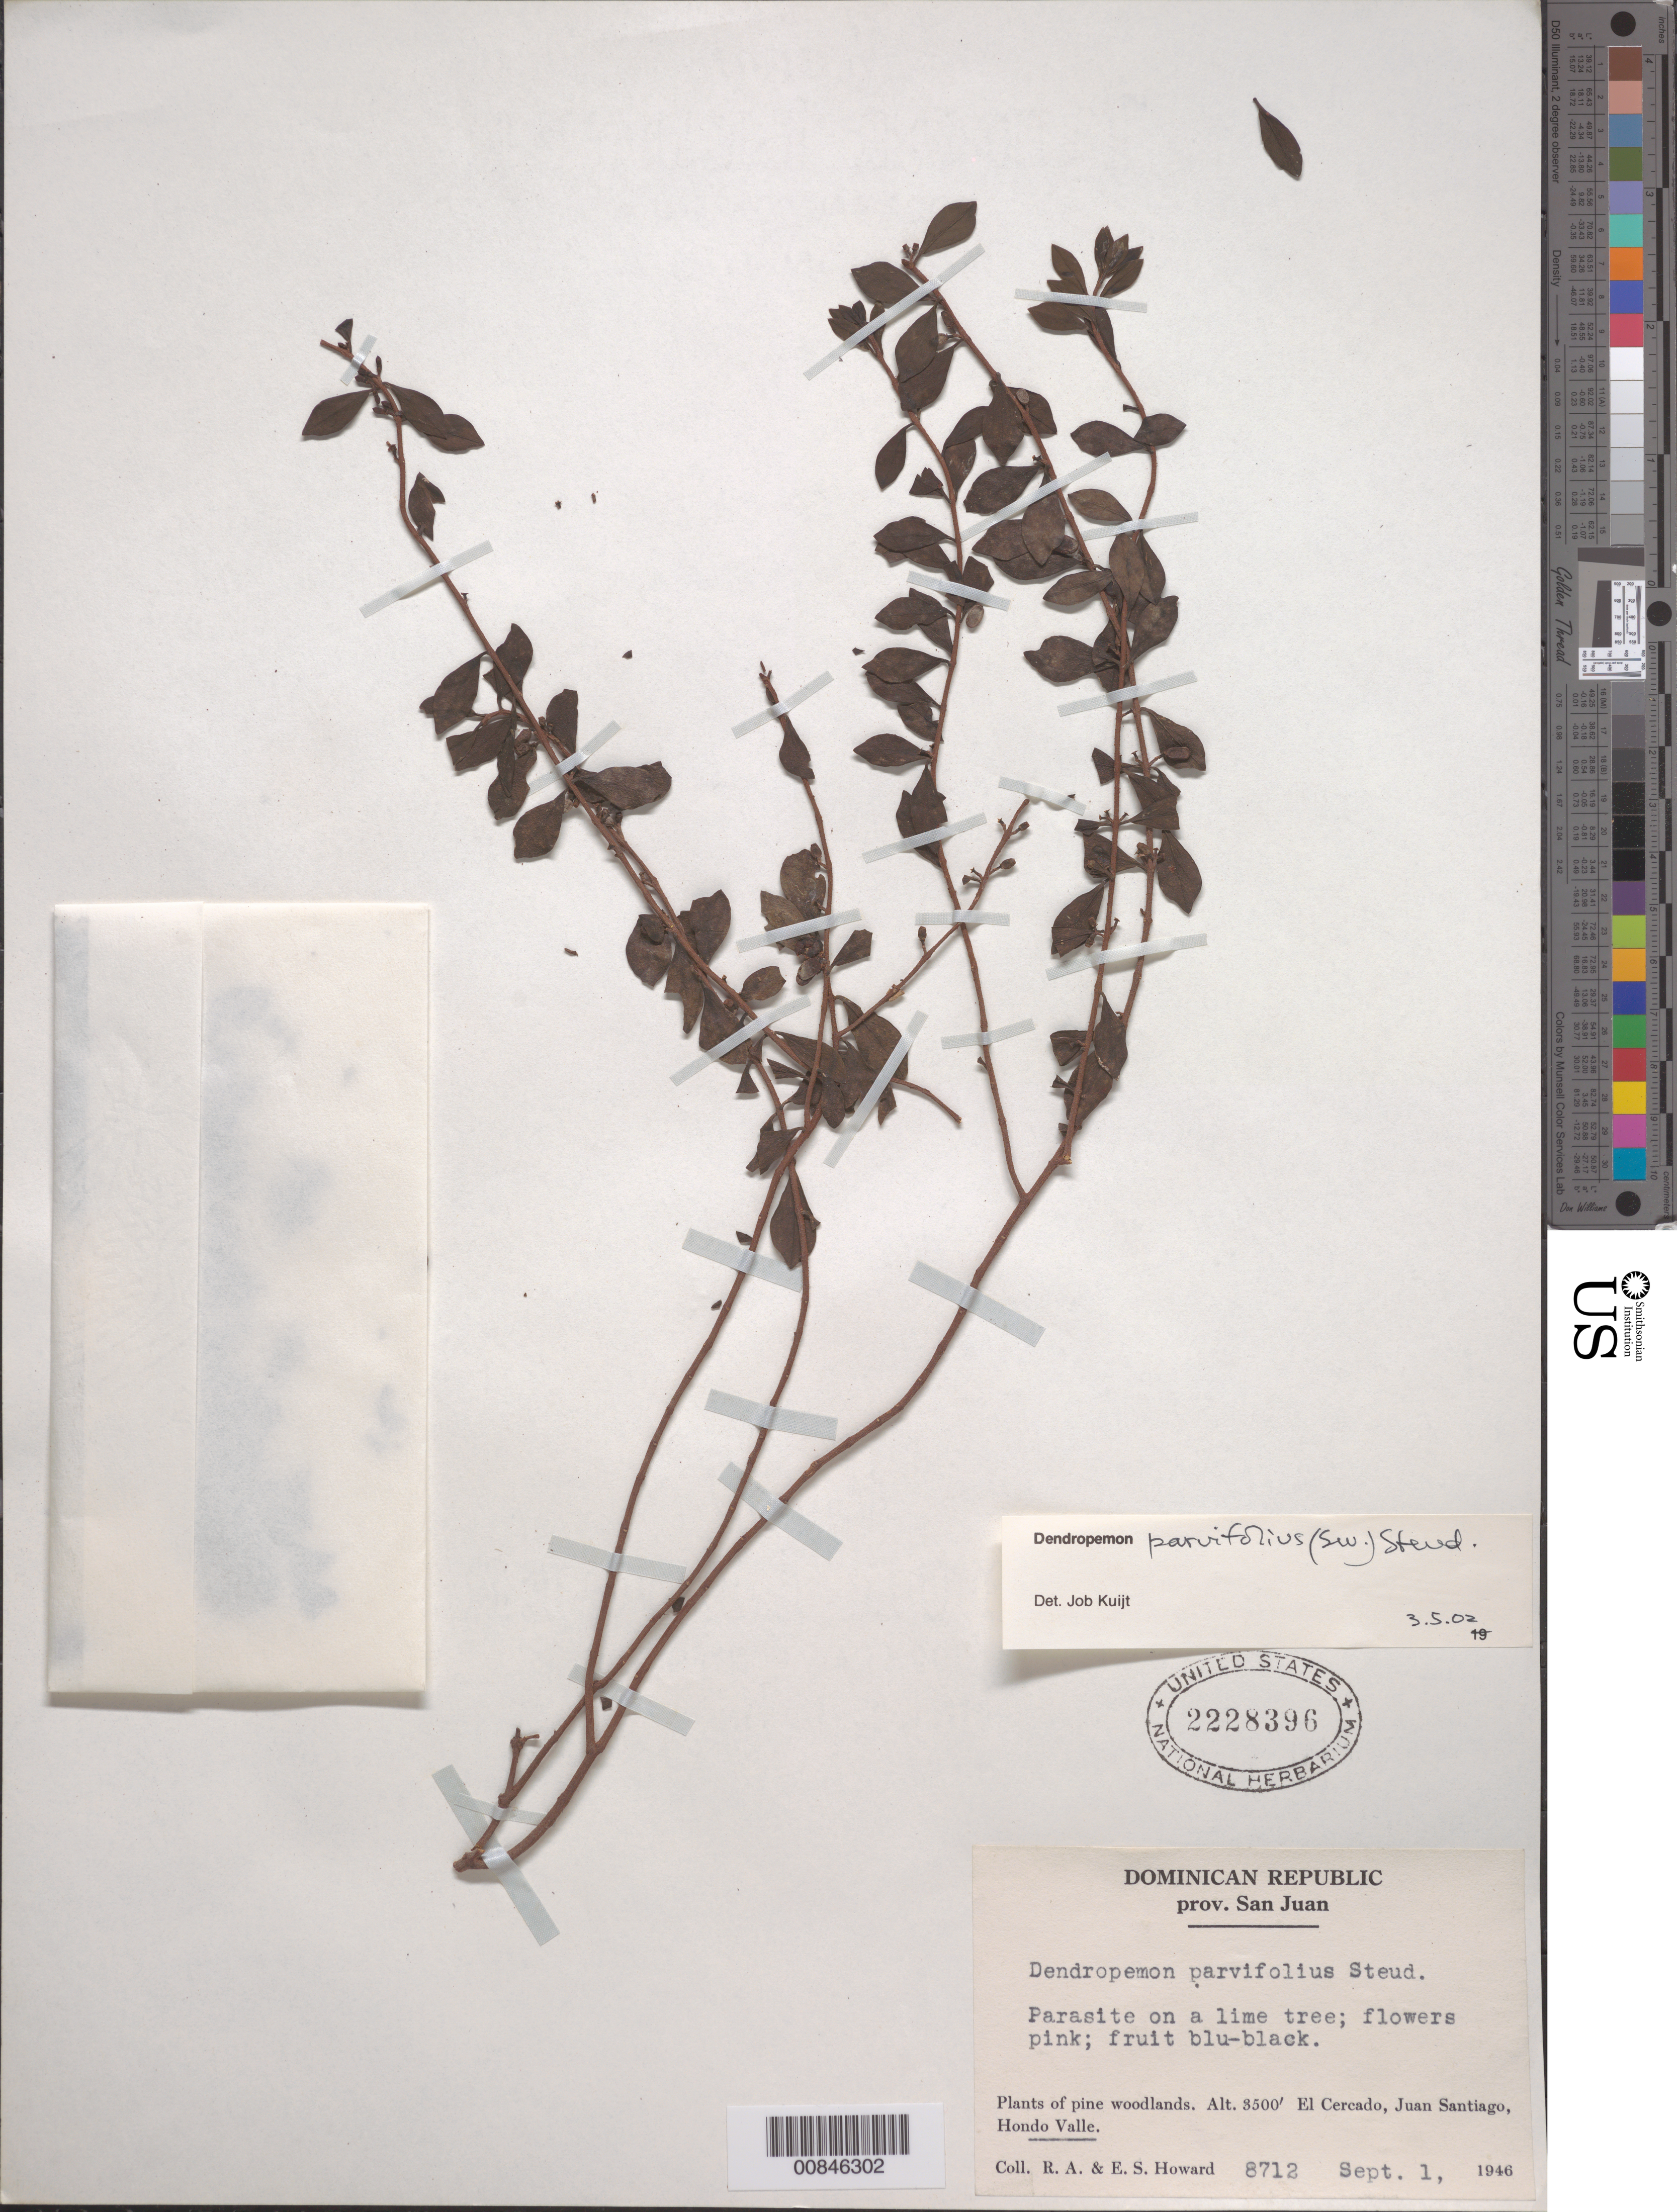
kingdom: Plantae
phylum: Tracheophyta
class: Magnoliopsida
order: Santalales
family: Loranthaceae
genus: Dendropemon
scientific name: Dendropemon parvifolium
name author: (Sw.) Blume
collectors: R. A. Howard & E. S. Howard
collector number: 8712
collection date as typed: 01 Sep 1946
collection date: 1946-09-01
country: Dominican Republic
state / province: San Juan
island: Hispaniola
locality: El Cercado, Juan Santiago, Hondo Valle.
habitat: On a lime tree. Pine woodlands.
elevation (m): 1067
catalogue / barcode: US 2228396